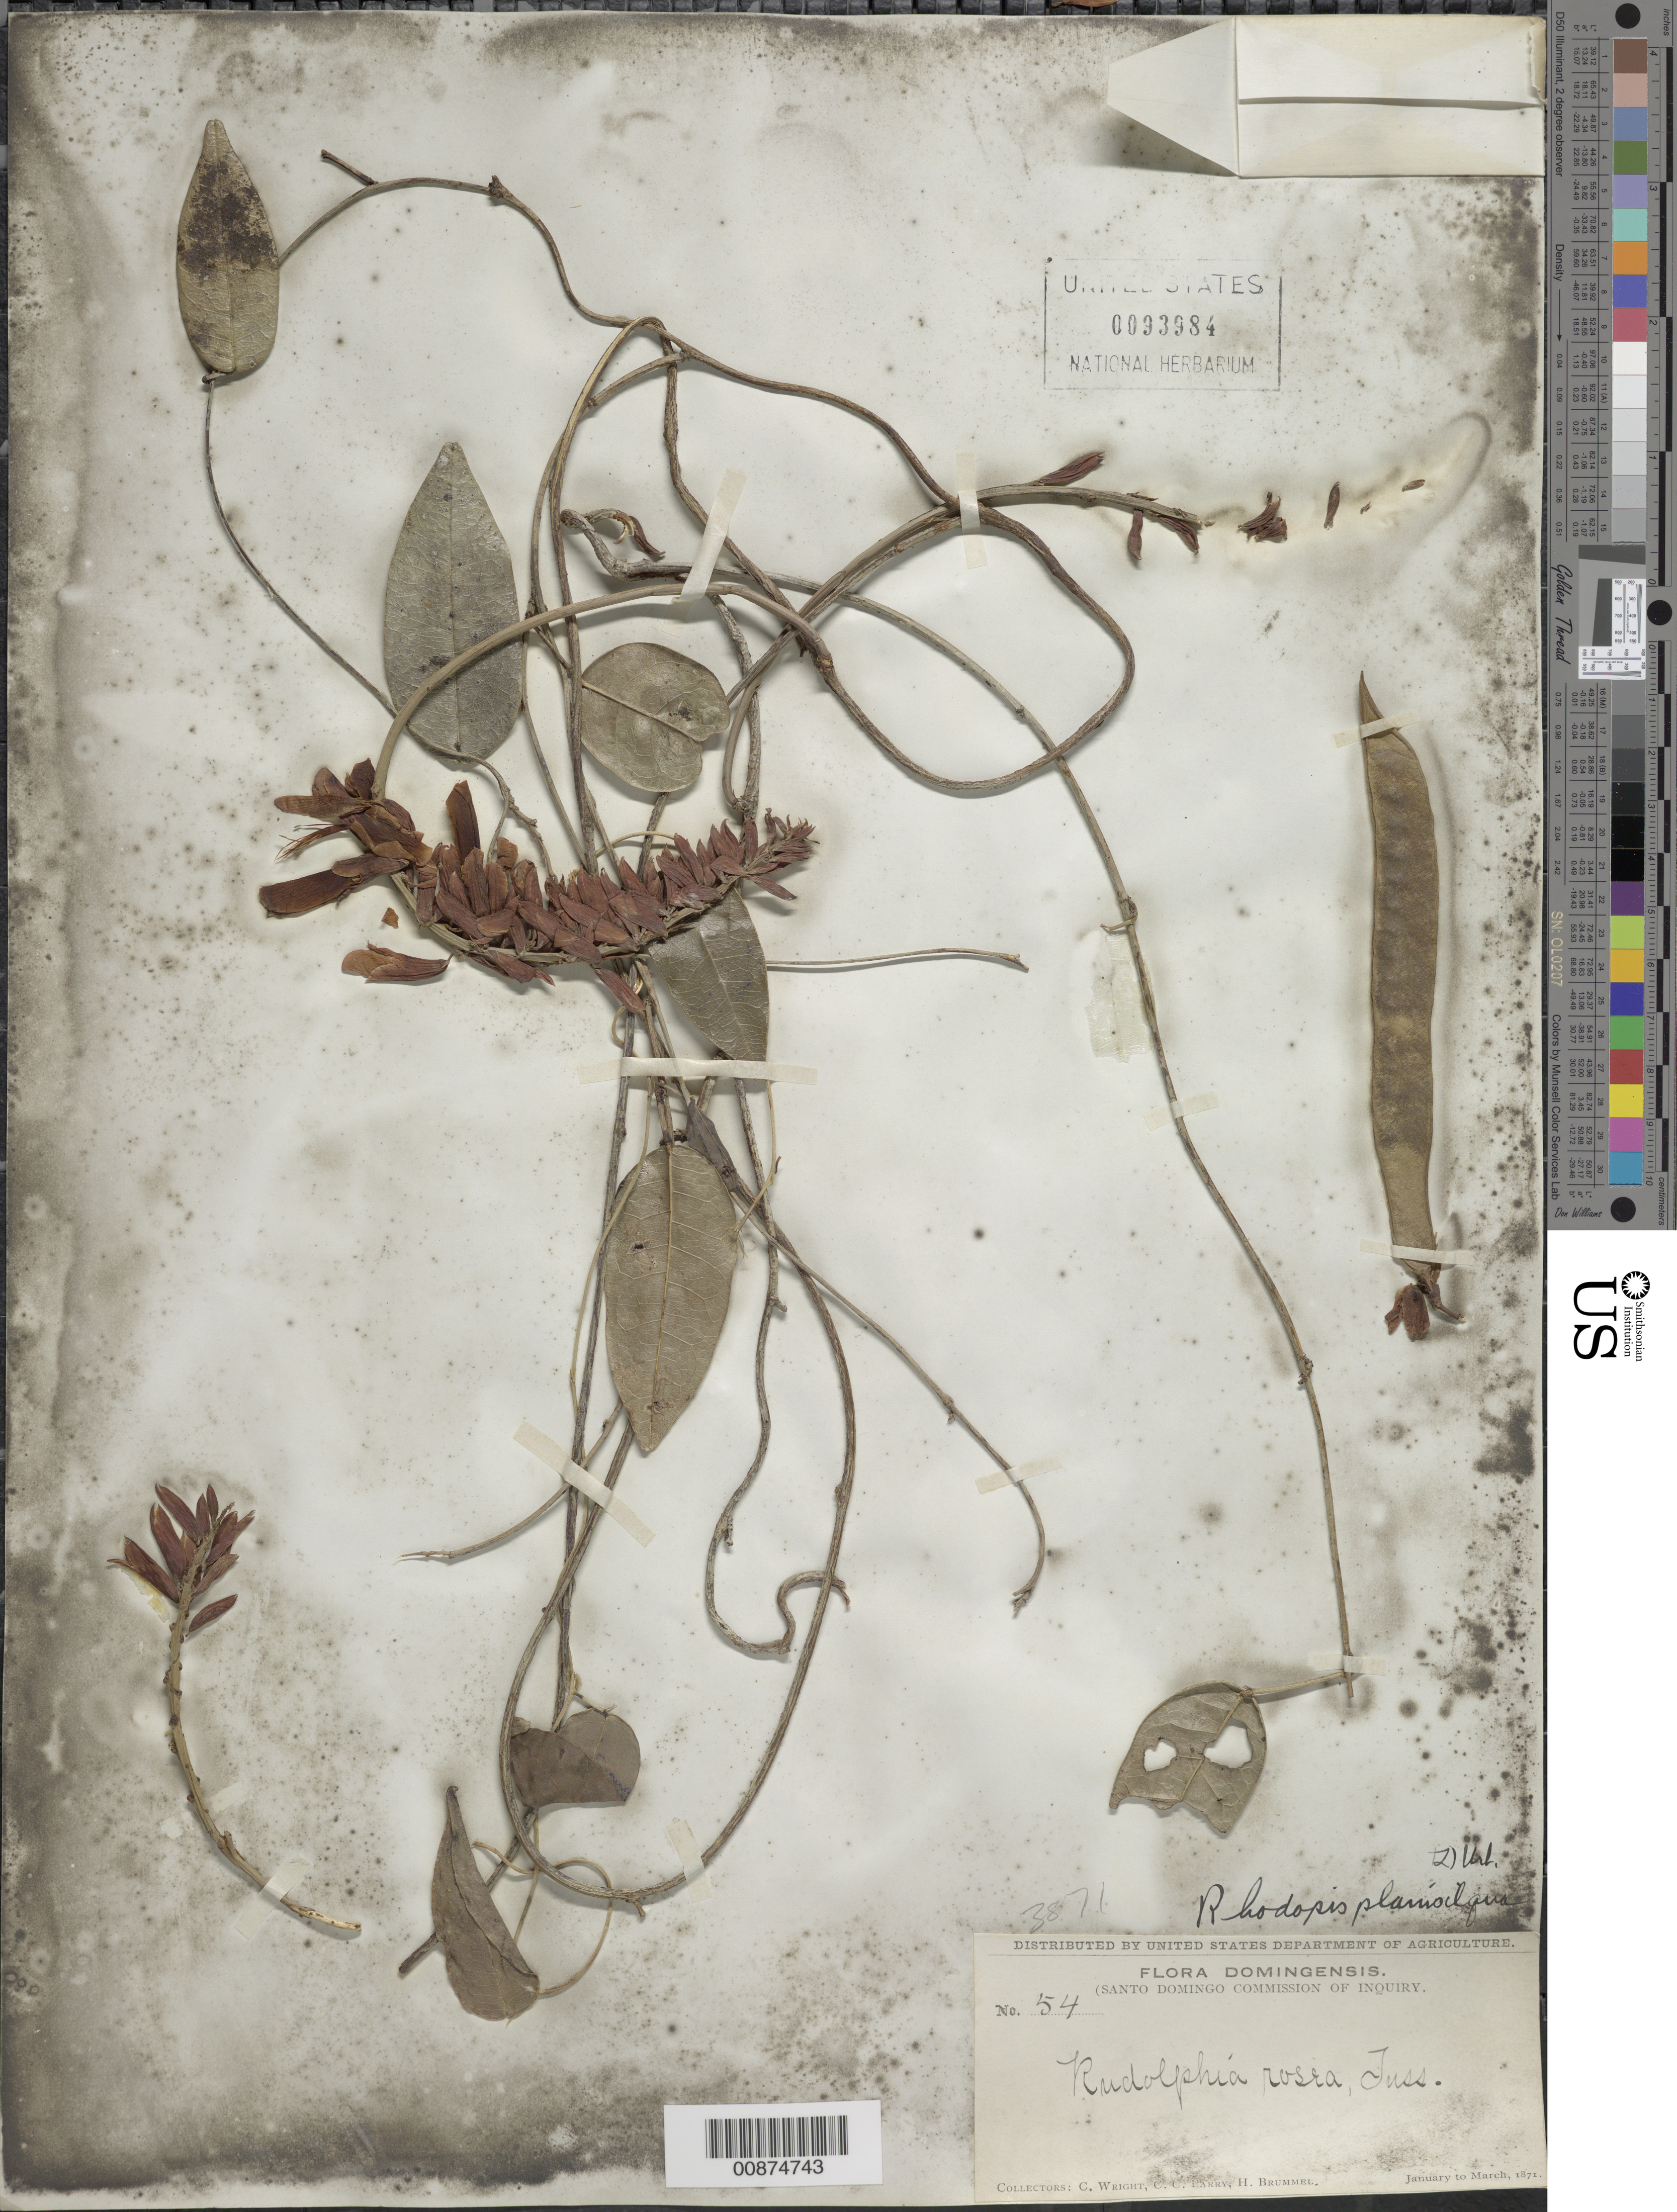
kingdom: Plantae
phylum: Tracheophyta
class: Magnoliopsida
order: Fabales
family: Fabaceae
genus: Rhodopis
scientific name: Rhodopis planisiliqua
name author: (L.) Urb.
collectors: C. Wright, C. C. Parry & H. Brummel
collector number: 54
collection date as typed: Jan 1871 to -- Mar 1871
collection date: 1871-01/1871-03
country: Dominican Republic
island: Hispaniola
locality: Dominican Republic.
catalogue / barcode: US 93984